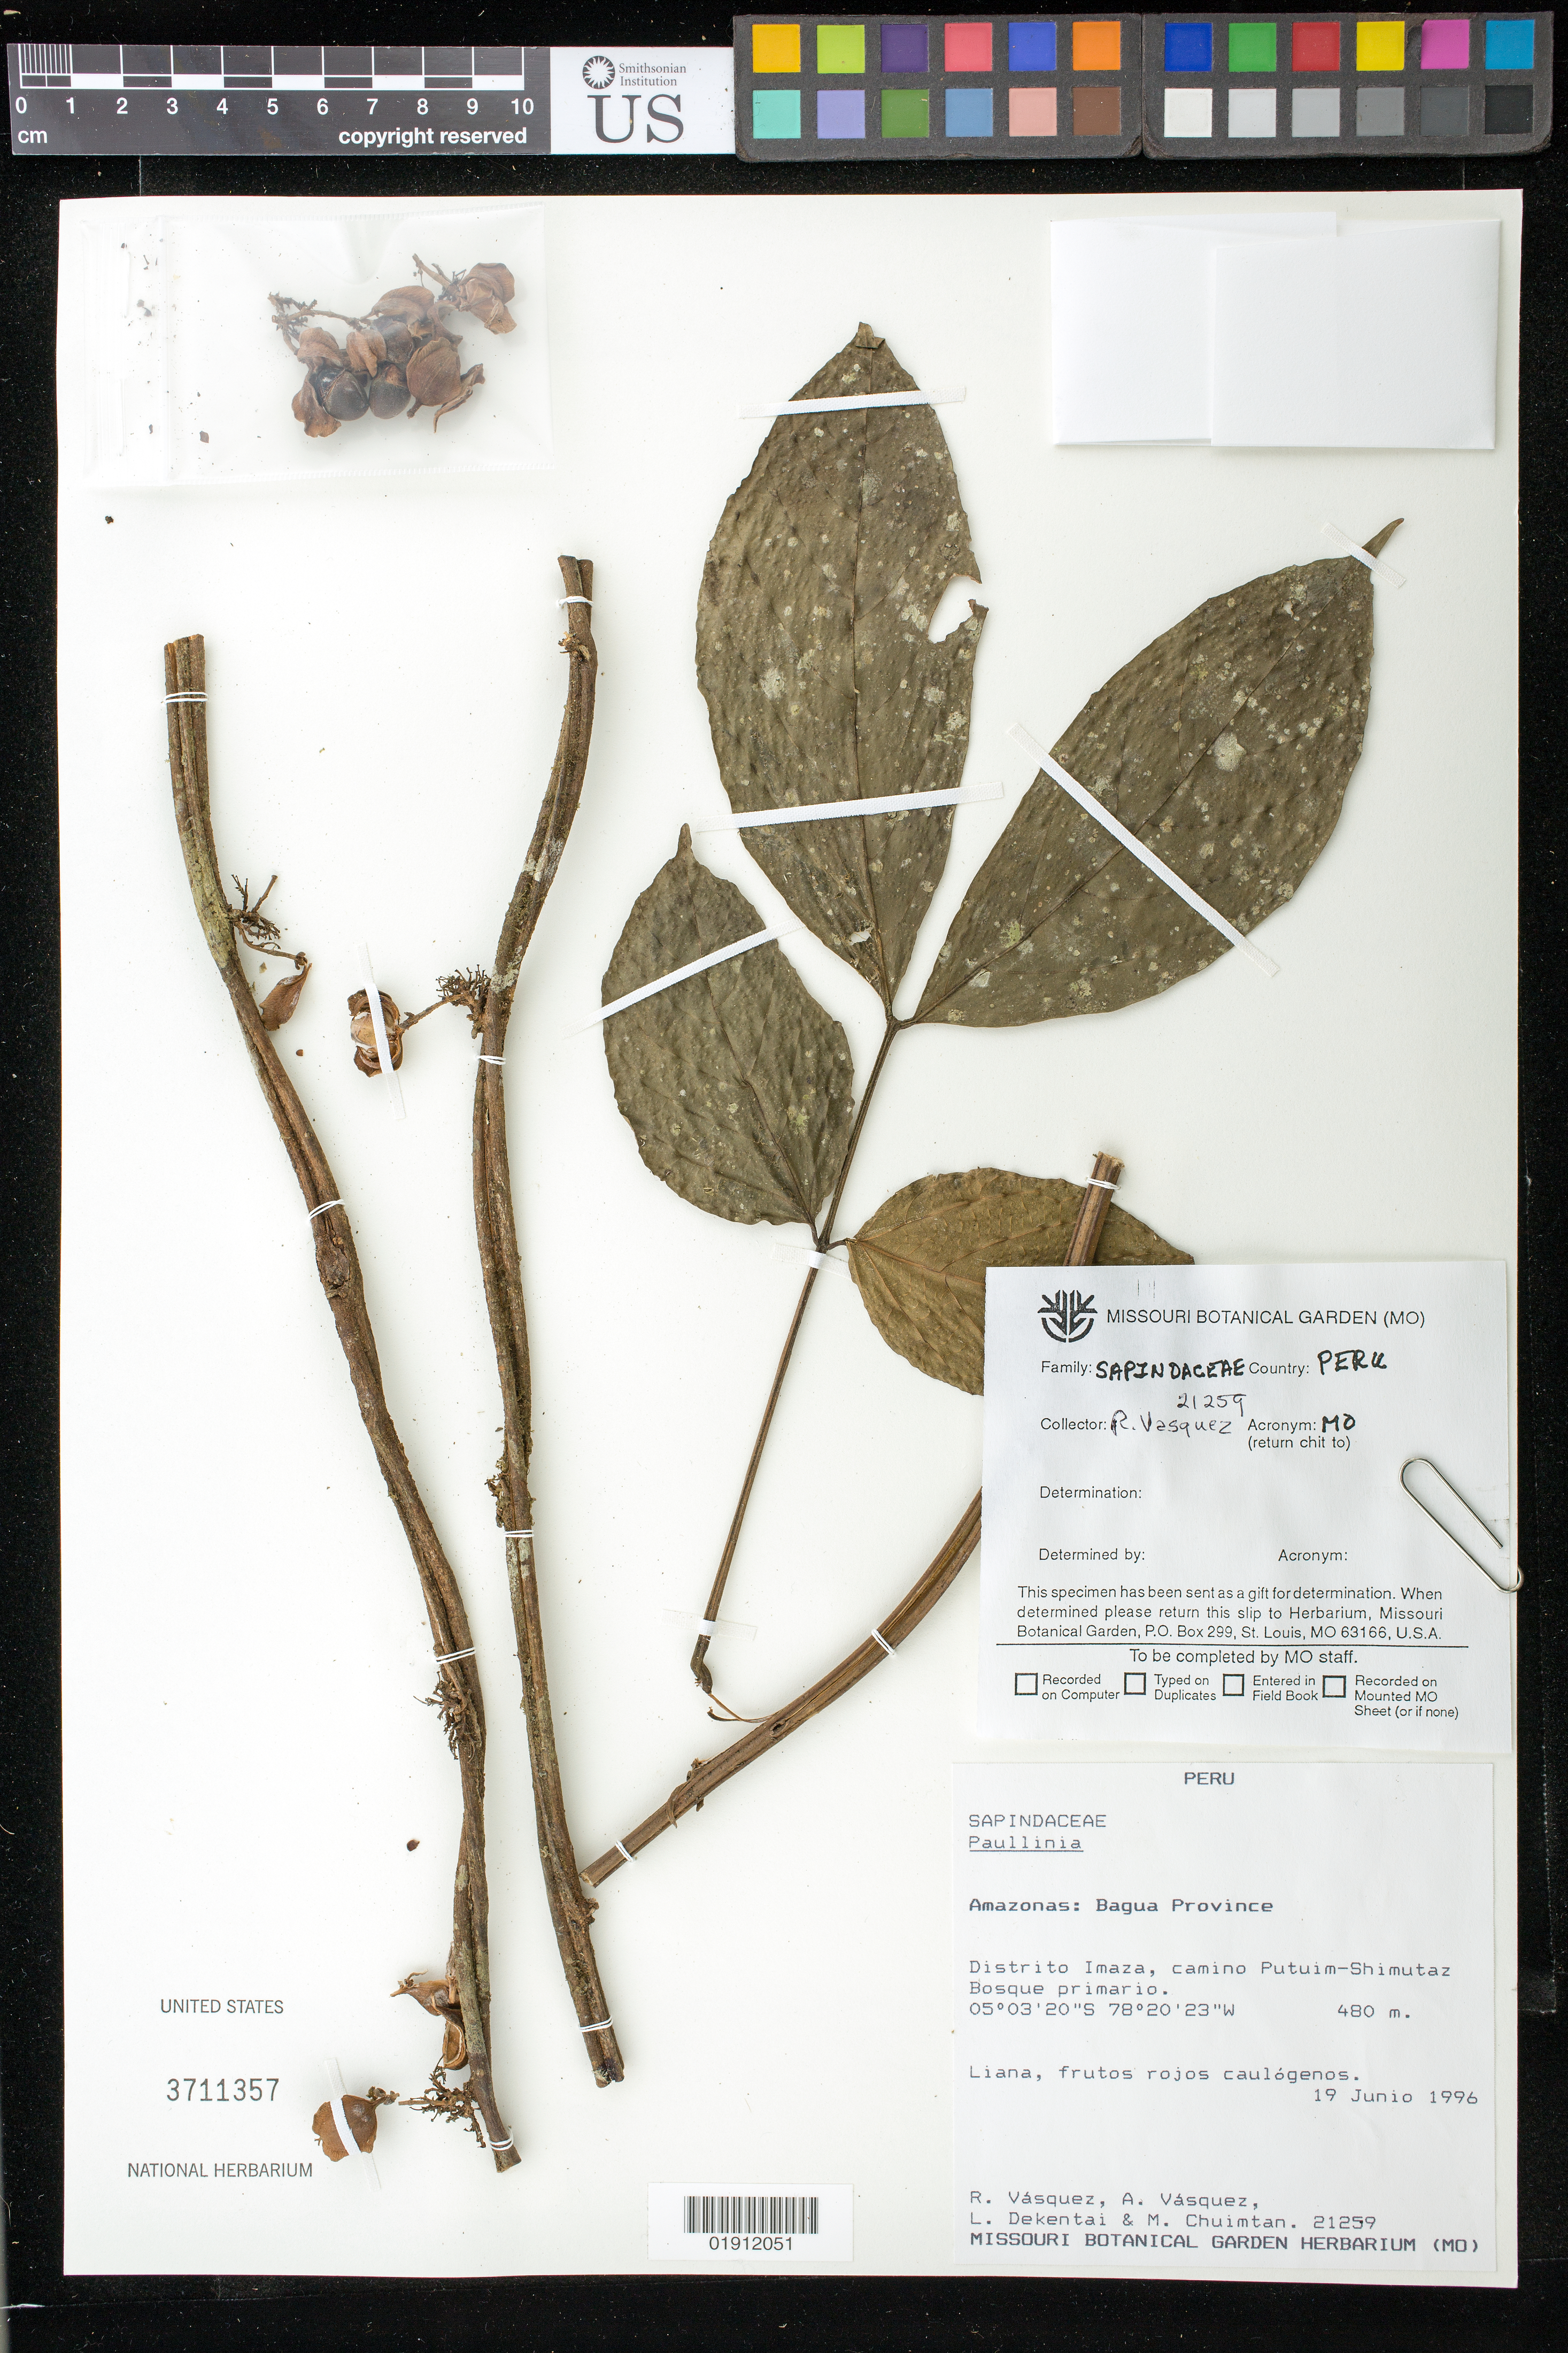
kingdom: Plantae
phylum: Tracheophyta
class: Magnoliopsida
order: Sapindales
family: Sapindaceae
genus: Paullinia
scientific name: Paullinia sp.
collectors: R. Vásquez M., A. Vasquez, L. Dekentai & M. Chuimtan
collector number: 21259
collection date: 1996-06-19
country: Peru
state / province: Amazonas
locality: Bagua Province. Distrito Imaza, camino Putuim-Shimutaz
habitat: Bosque primario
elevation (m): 480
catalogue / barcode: US 3711357